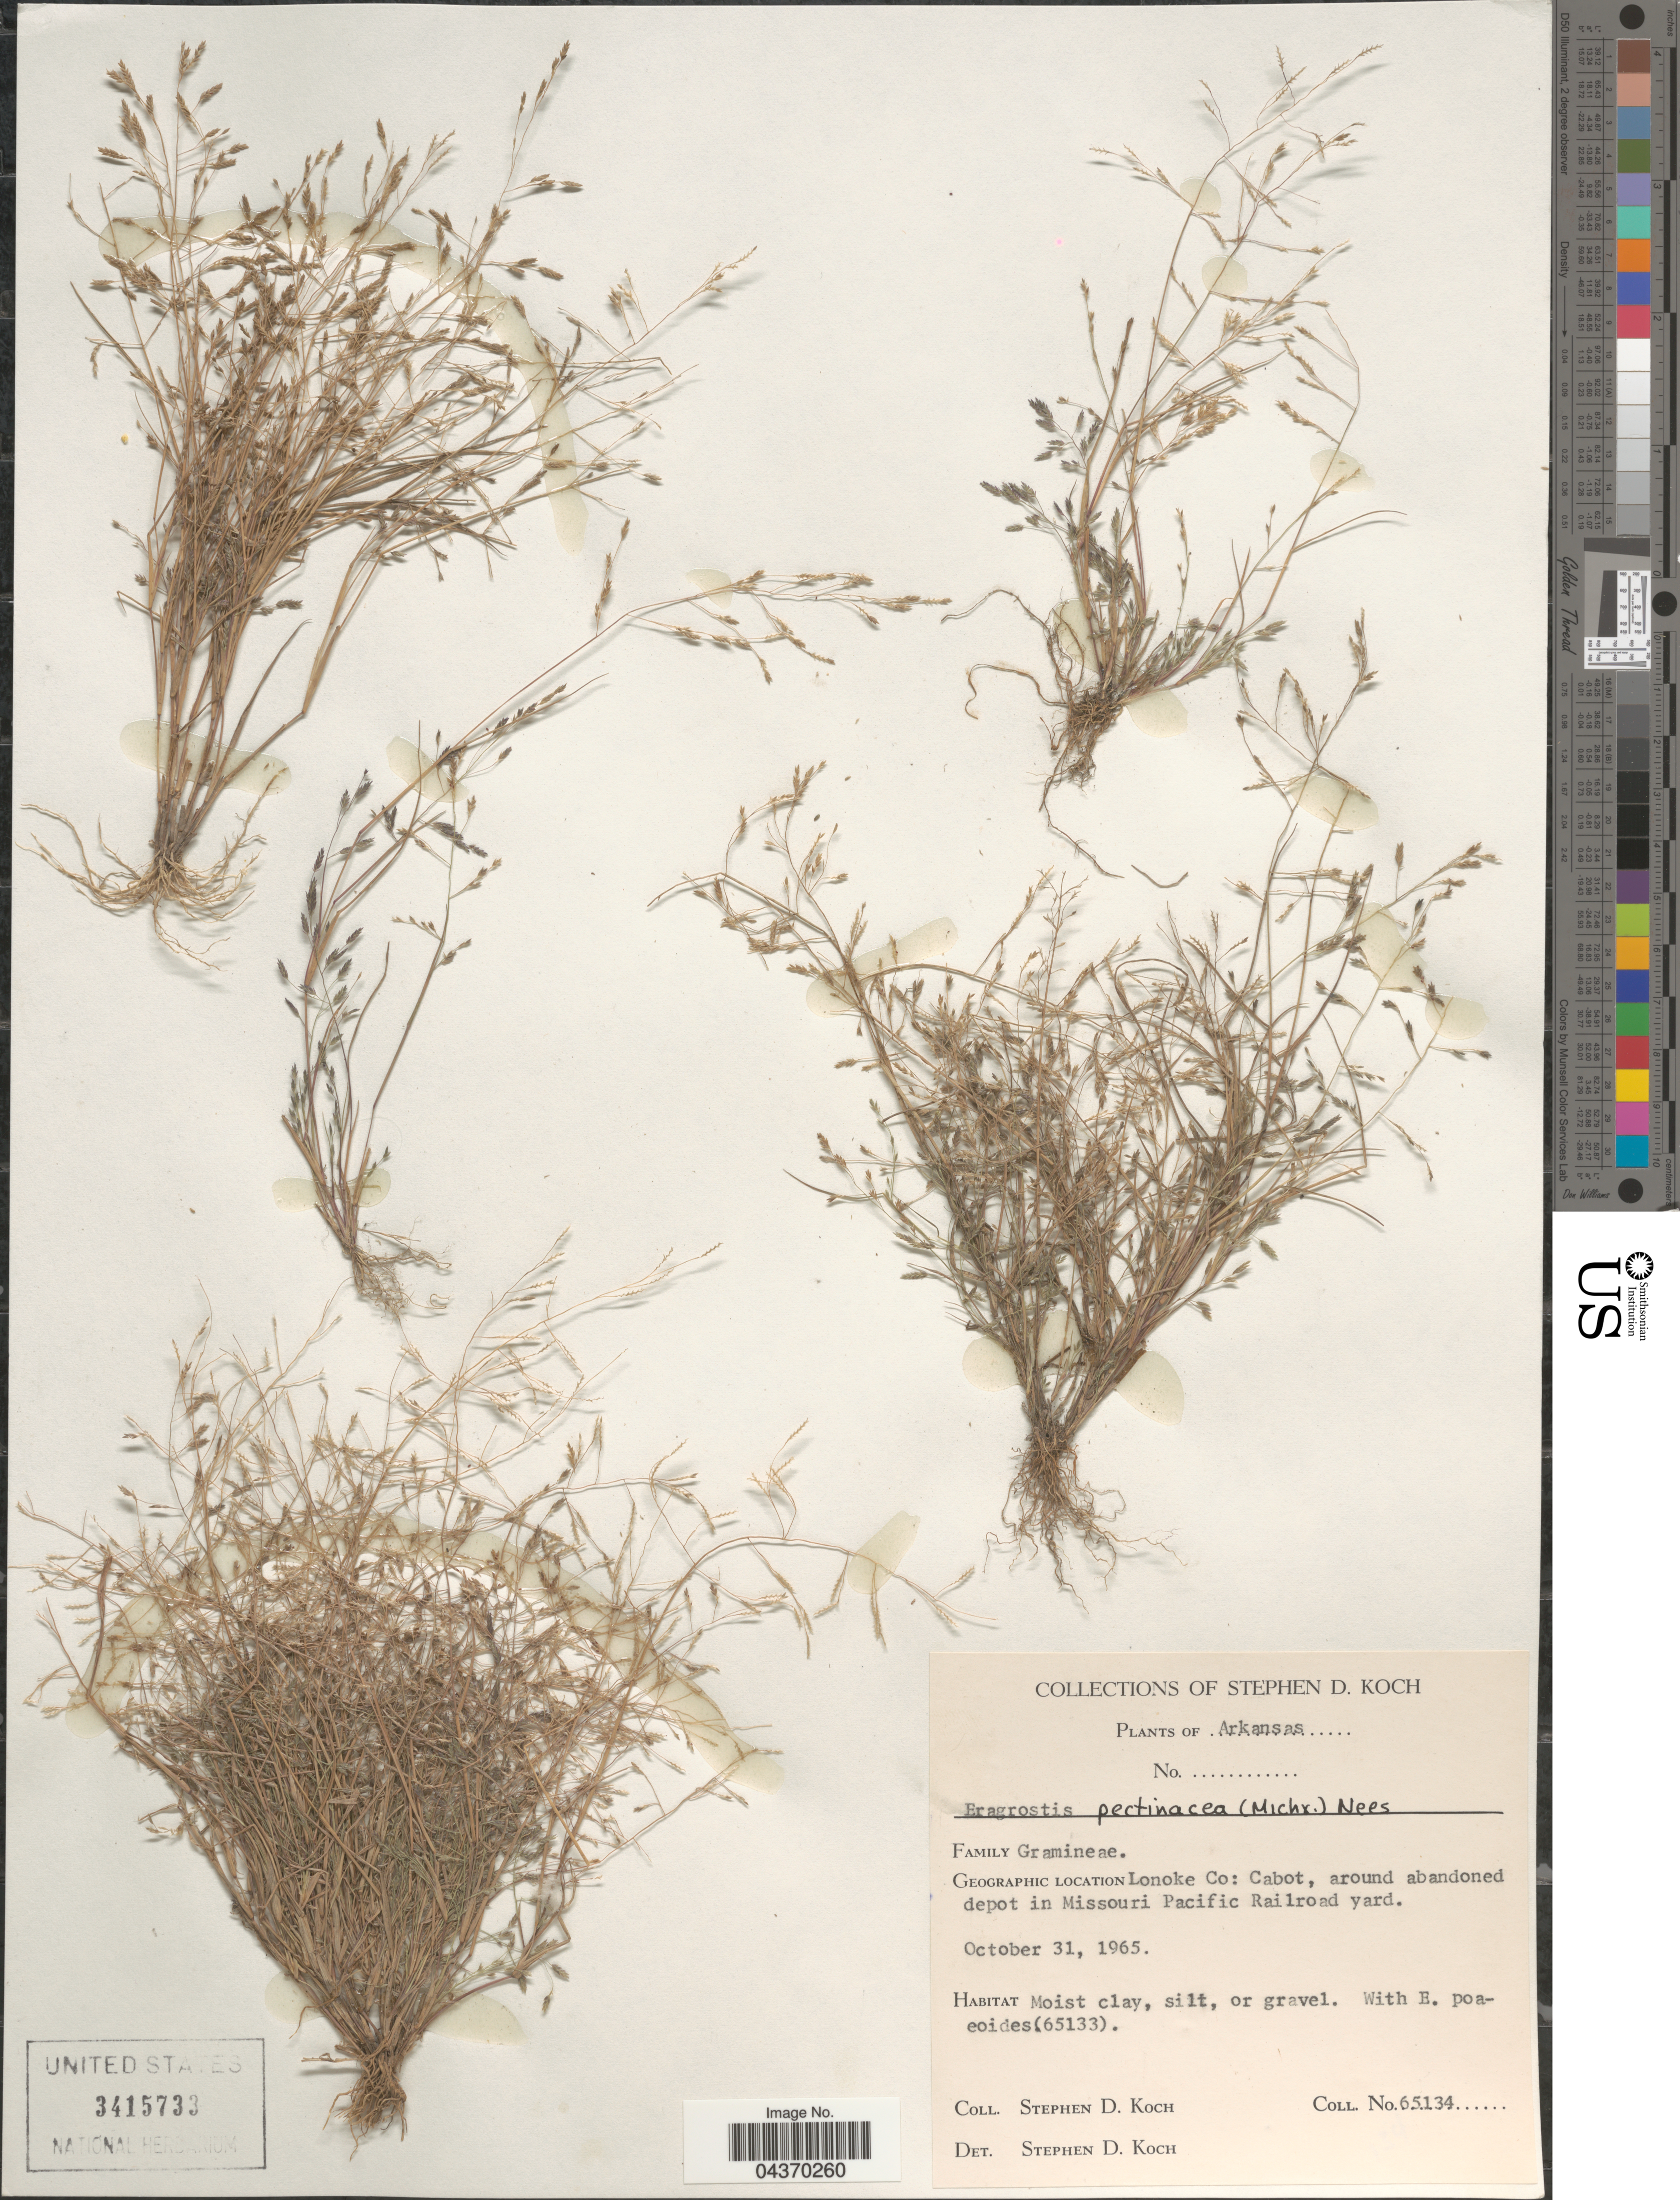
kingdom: Plantae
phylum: Tracheophyta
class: Liliopsida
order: Poales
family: Poaceae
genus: Eragrostis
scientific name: Eragrostis pectinacea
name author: (Michx.) Nees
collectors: S. D. Koch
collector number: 65134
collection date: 1965-10-31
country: United States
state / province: Arkansas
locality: Lonoke Co: Cabot, around abandoned depot in Missouri Pacific Railroad yard.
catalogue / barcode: US 3415733